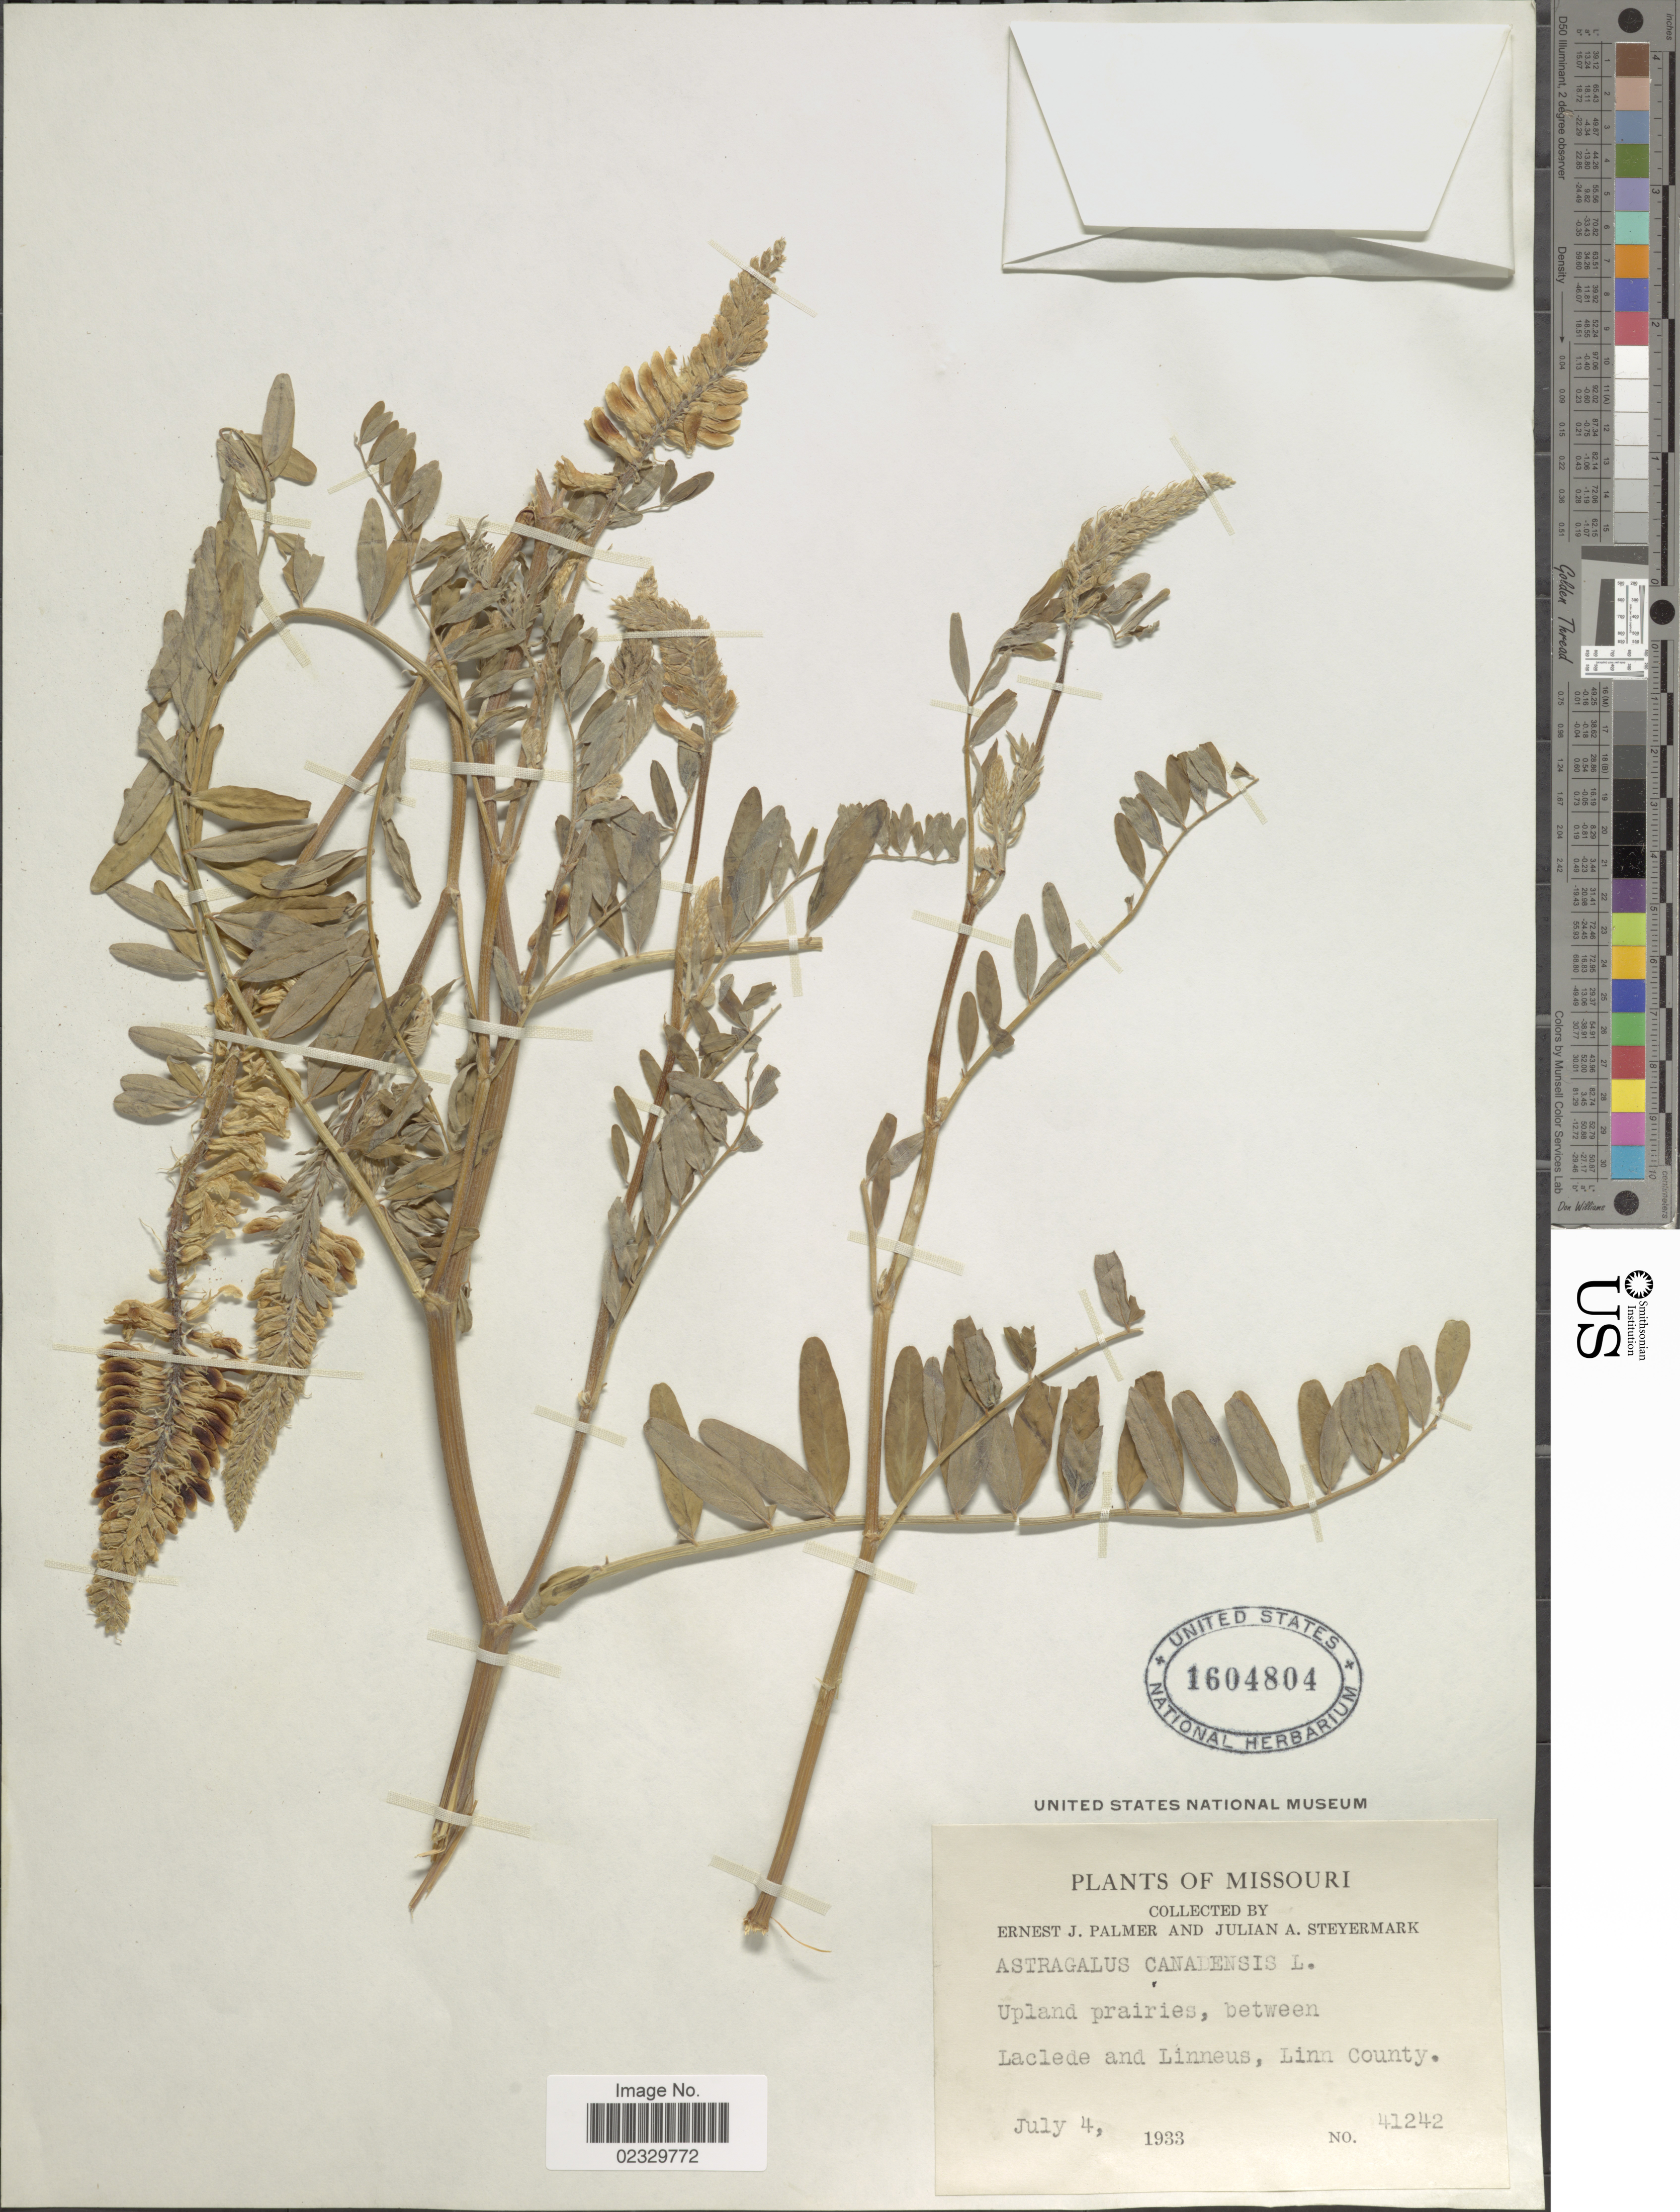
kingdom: Plantae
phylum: Tracheophyta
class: Magnoliopsida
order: Fabales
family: Fabaceae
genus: Astragalus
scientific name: Astragalus canadensis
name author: L.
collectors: E. J. Palmer & J. Steyermark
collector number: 41242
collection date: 1933-07-04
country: United States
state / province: Missouri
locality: between Laclede and Linneus, Linn County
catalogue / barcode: US 1604804